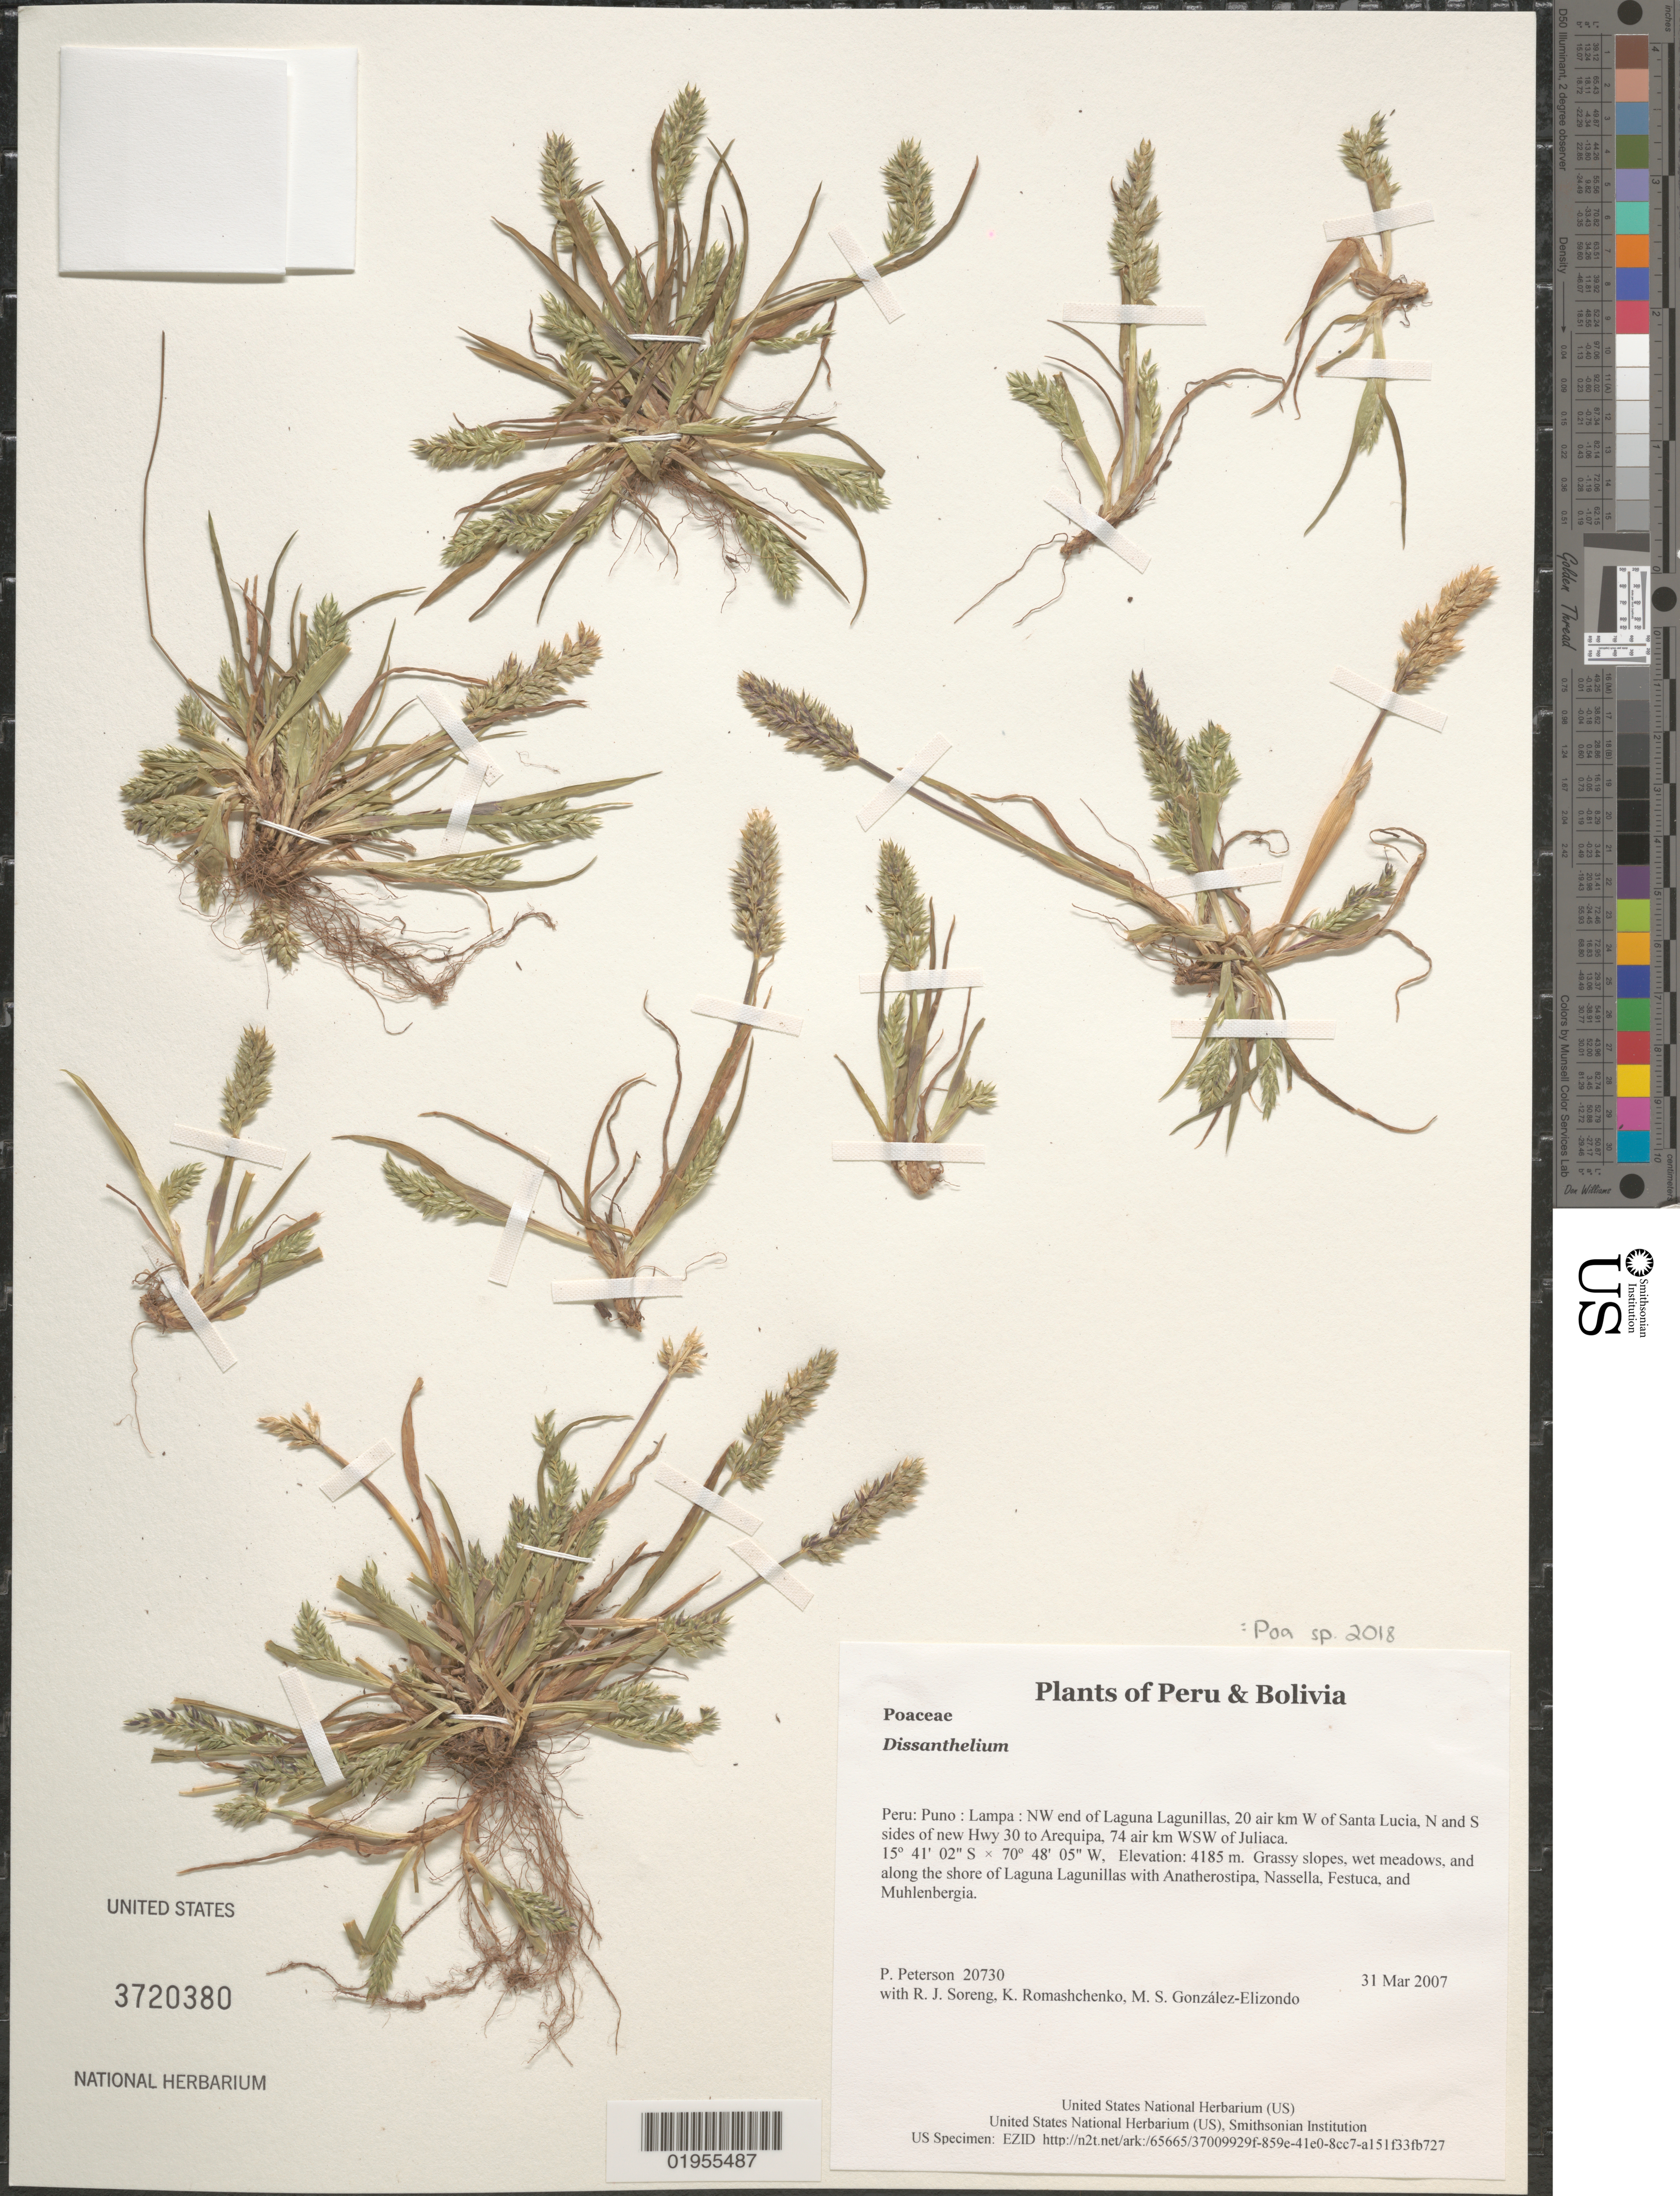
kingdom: Plantae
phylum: Tracheophyta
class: Liliopsida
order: Poales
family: Poaceae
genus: Poa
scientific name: Poa sp.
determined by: Poaceae Reorganization Project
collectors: P. M. Peterson, R. J. Soreng, K. Romashchenko & M. S. González-Elizondo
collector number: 20730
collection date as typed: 31 Mar 2007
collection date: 2007-03-31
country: Peru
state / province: Puno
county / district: Lampa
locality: NW end of Laguna Lagunillas, 20 air km W of Santa Lucia, N and S sides of new Hwy 30 to Arequipa, 74 air km WSW of Juliaca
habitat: Grassy slopes, wet meadows, and along the shore of Laguna Lagunillas with Anatherostipa, Nassella, Festuca, and Muhlenbergia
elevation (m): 4185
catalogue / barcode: US 3720380